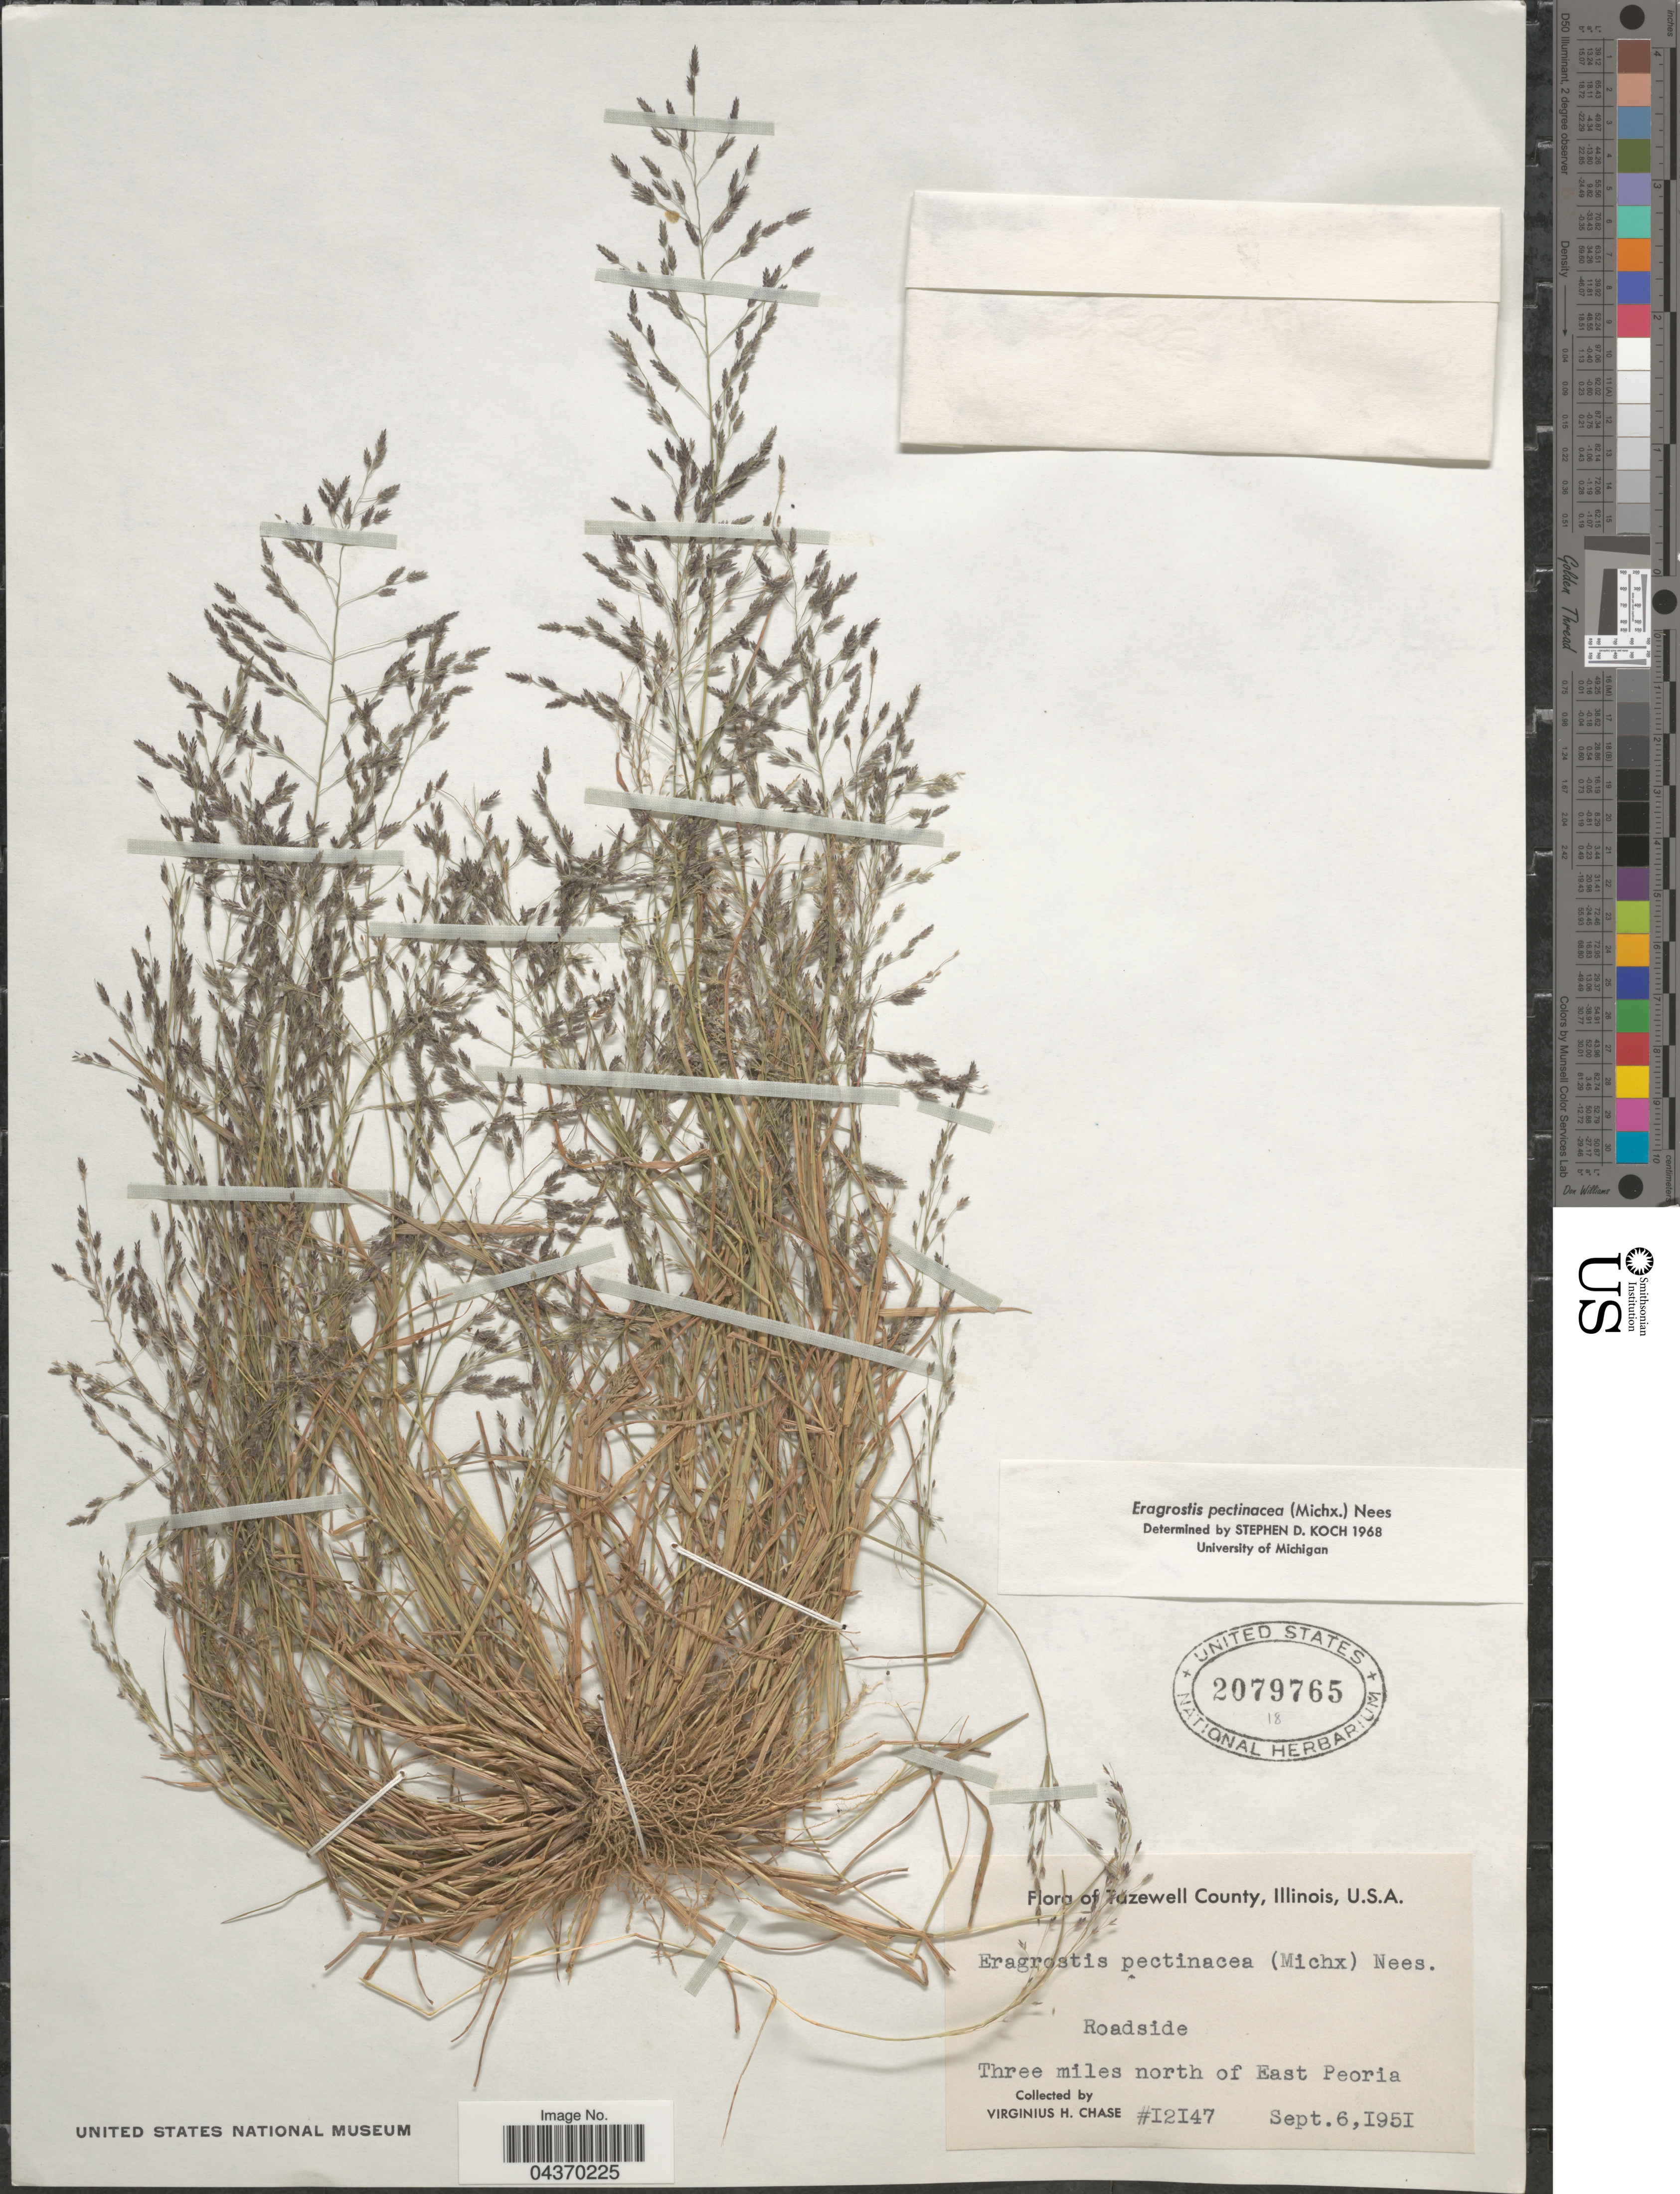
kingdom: Plantae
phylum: Tracheophyta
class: Liliopsida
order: Poales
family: Poaceae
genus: Eragrostis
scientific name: Eragrostis pectinacea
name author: (Michx.) Nees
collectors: V. H. Chase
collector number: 12147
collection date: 1951-09-06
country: United States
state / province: Illinois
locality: Tazewell County. Roadside. Three miles north of East Peoria.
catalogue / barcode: US 2079765